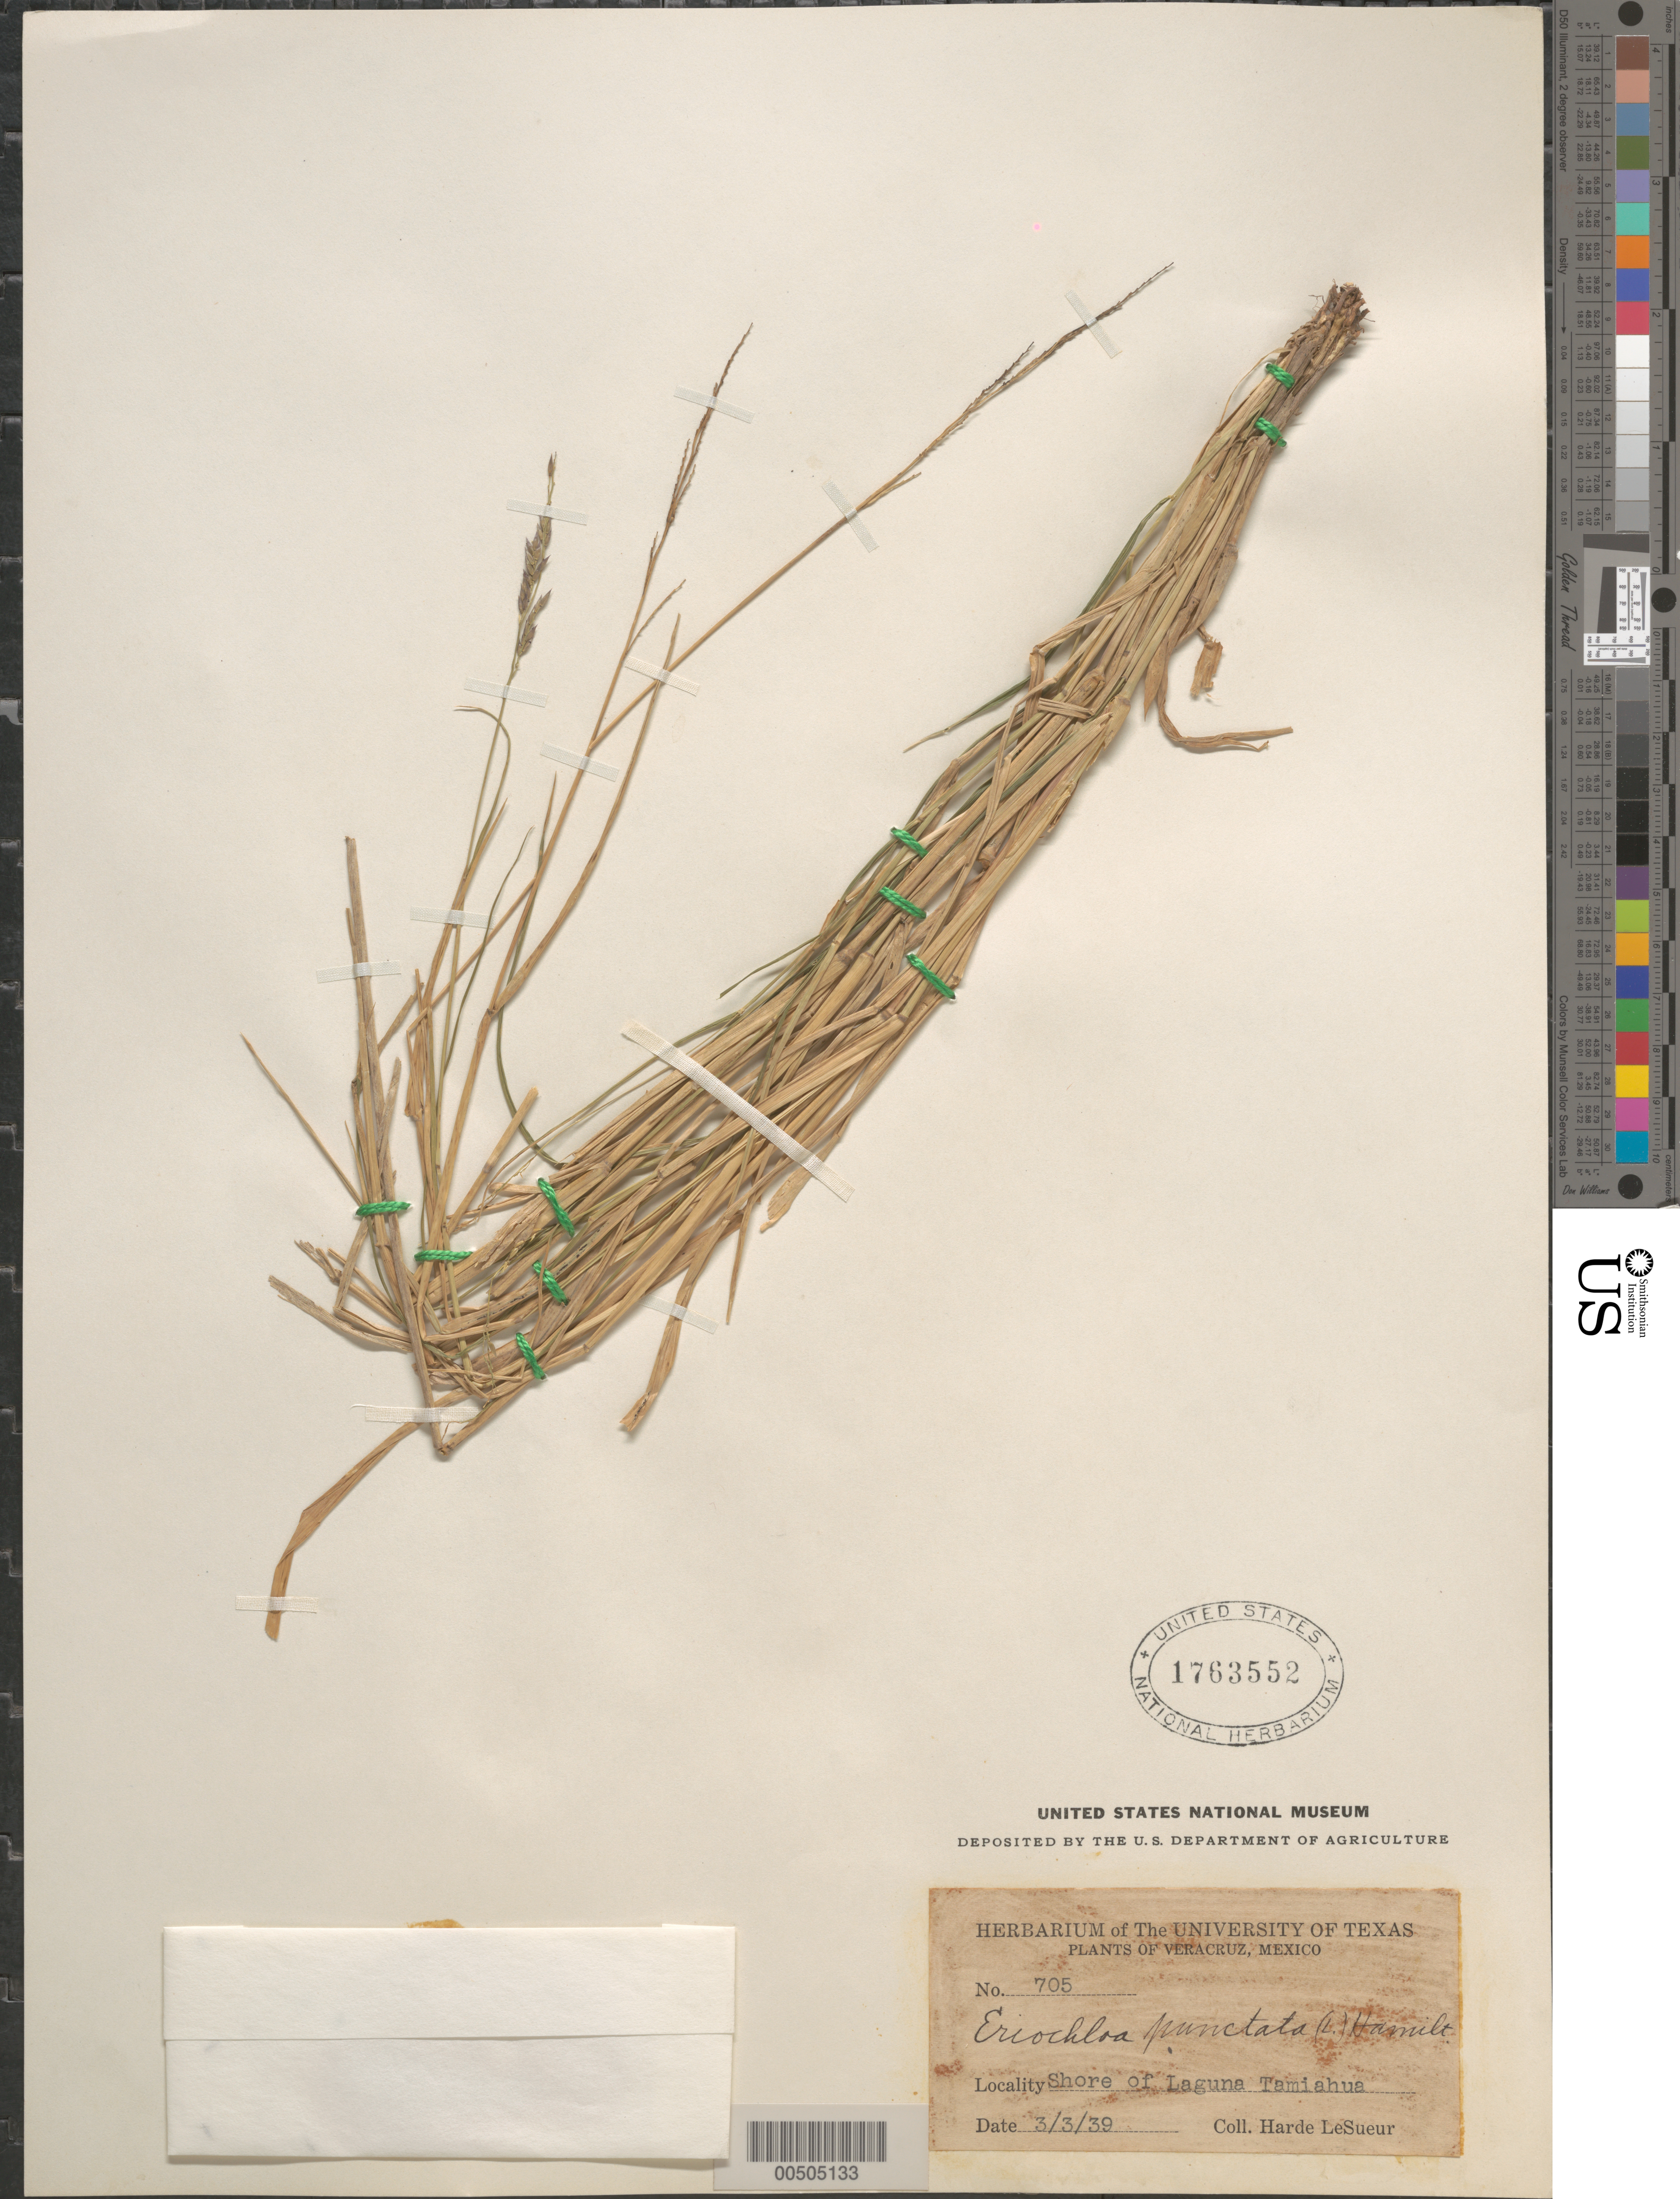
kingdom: Plantae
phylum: Tracheophyta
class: Liliopsida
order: Poales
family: Poaceae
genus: Eriochloa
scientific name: Eriochloa punctata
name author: (L.) Desv. ex Ham.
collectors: D. H. LeSueur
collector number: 705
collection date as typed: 3 Mar 1939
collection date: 1939-03-03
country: Mexico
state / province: Veracruz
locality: Shore of Laguna Tamiahua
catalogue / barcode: US 1763552